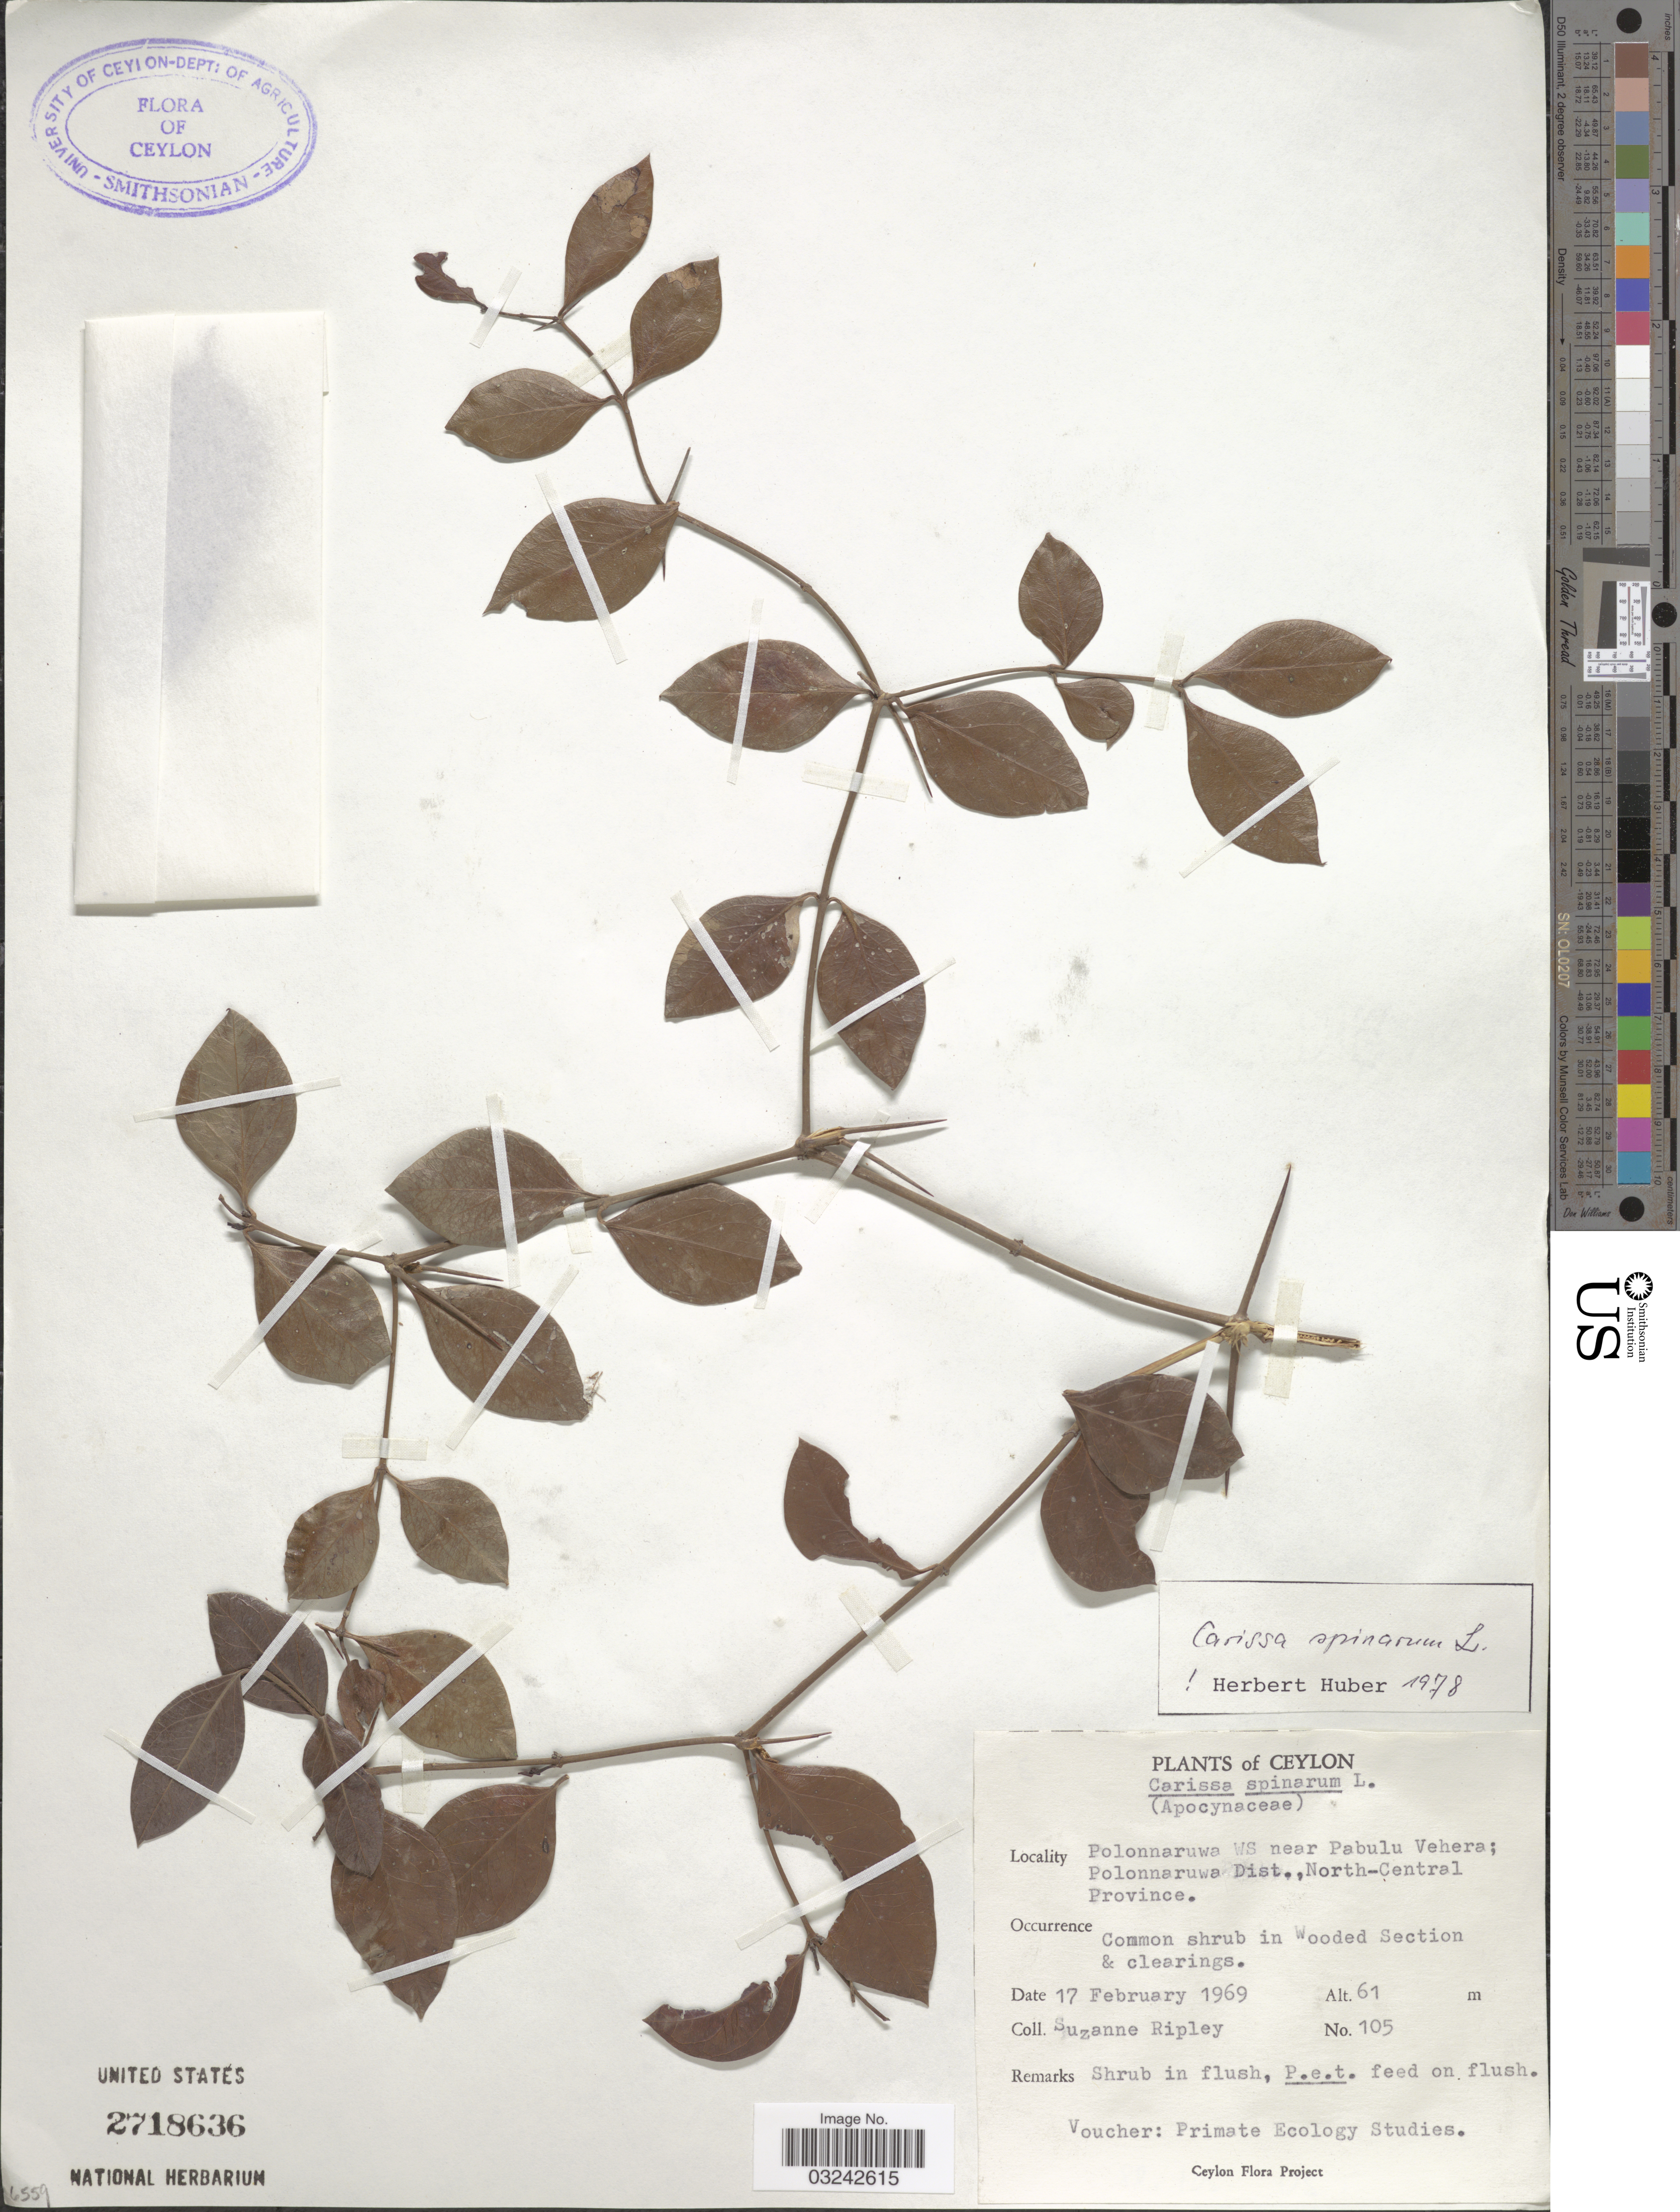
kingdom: Plantae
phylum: Tracheophyta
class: Magnoliopsida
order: Gentianales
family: Apocynaceae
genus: Carissa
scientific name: Carissa spinarum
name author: L.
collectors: S. Ripley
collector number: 105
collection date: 1969-02-17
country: Sri Lanka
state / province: North Central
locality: Ceylon. Polonnaruwa WS near Pabulu Vehera; Polonnaruwa Dist. Wooded Section.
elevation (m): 61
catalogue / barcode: US 2718636